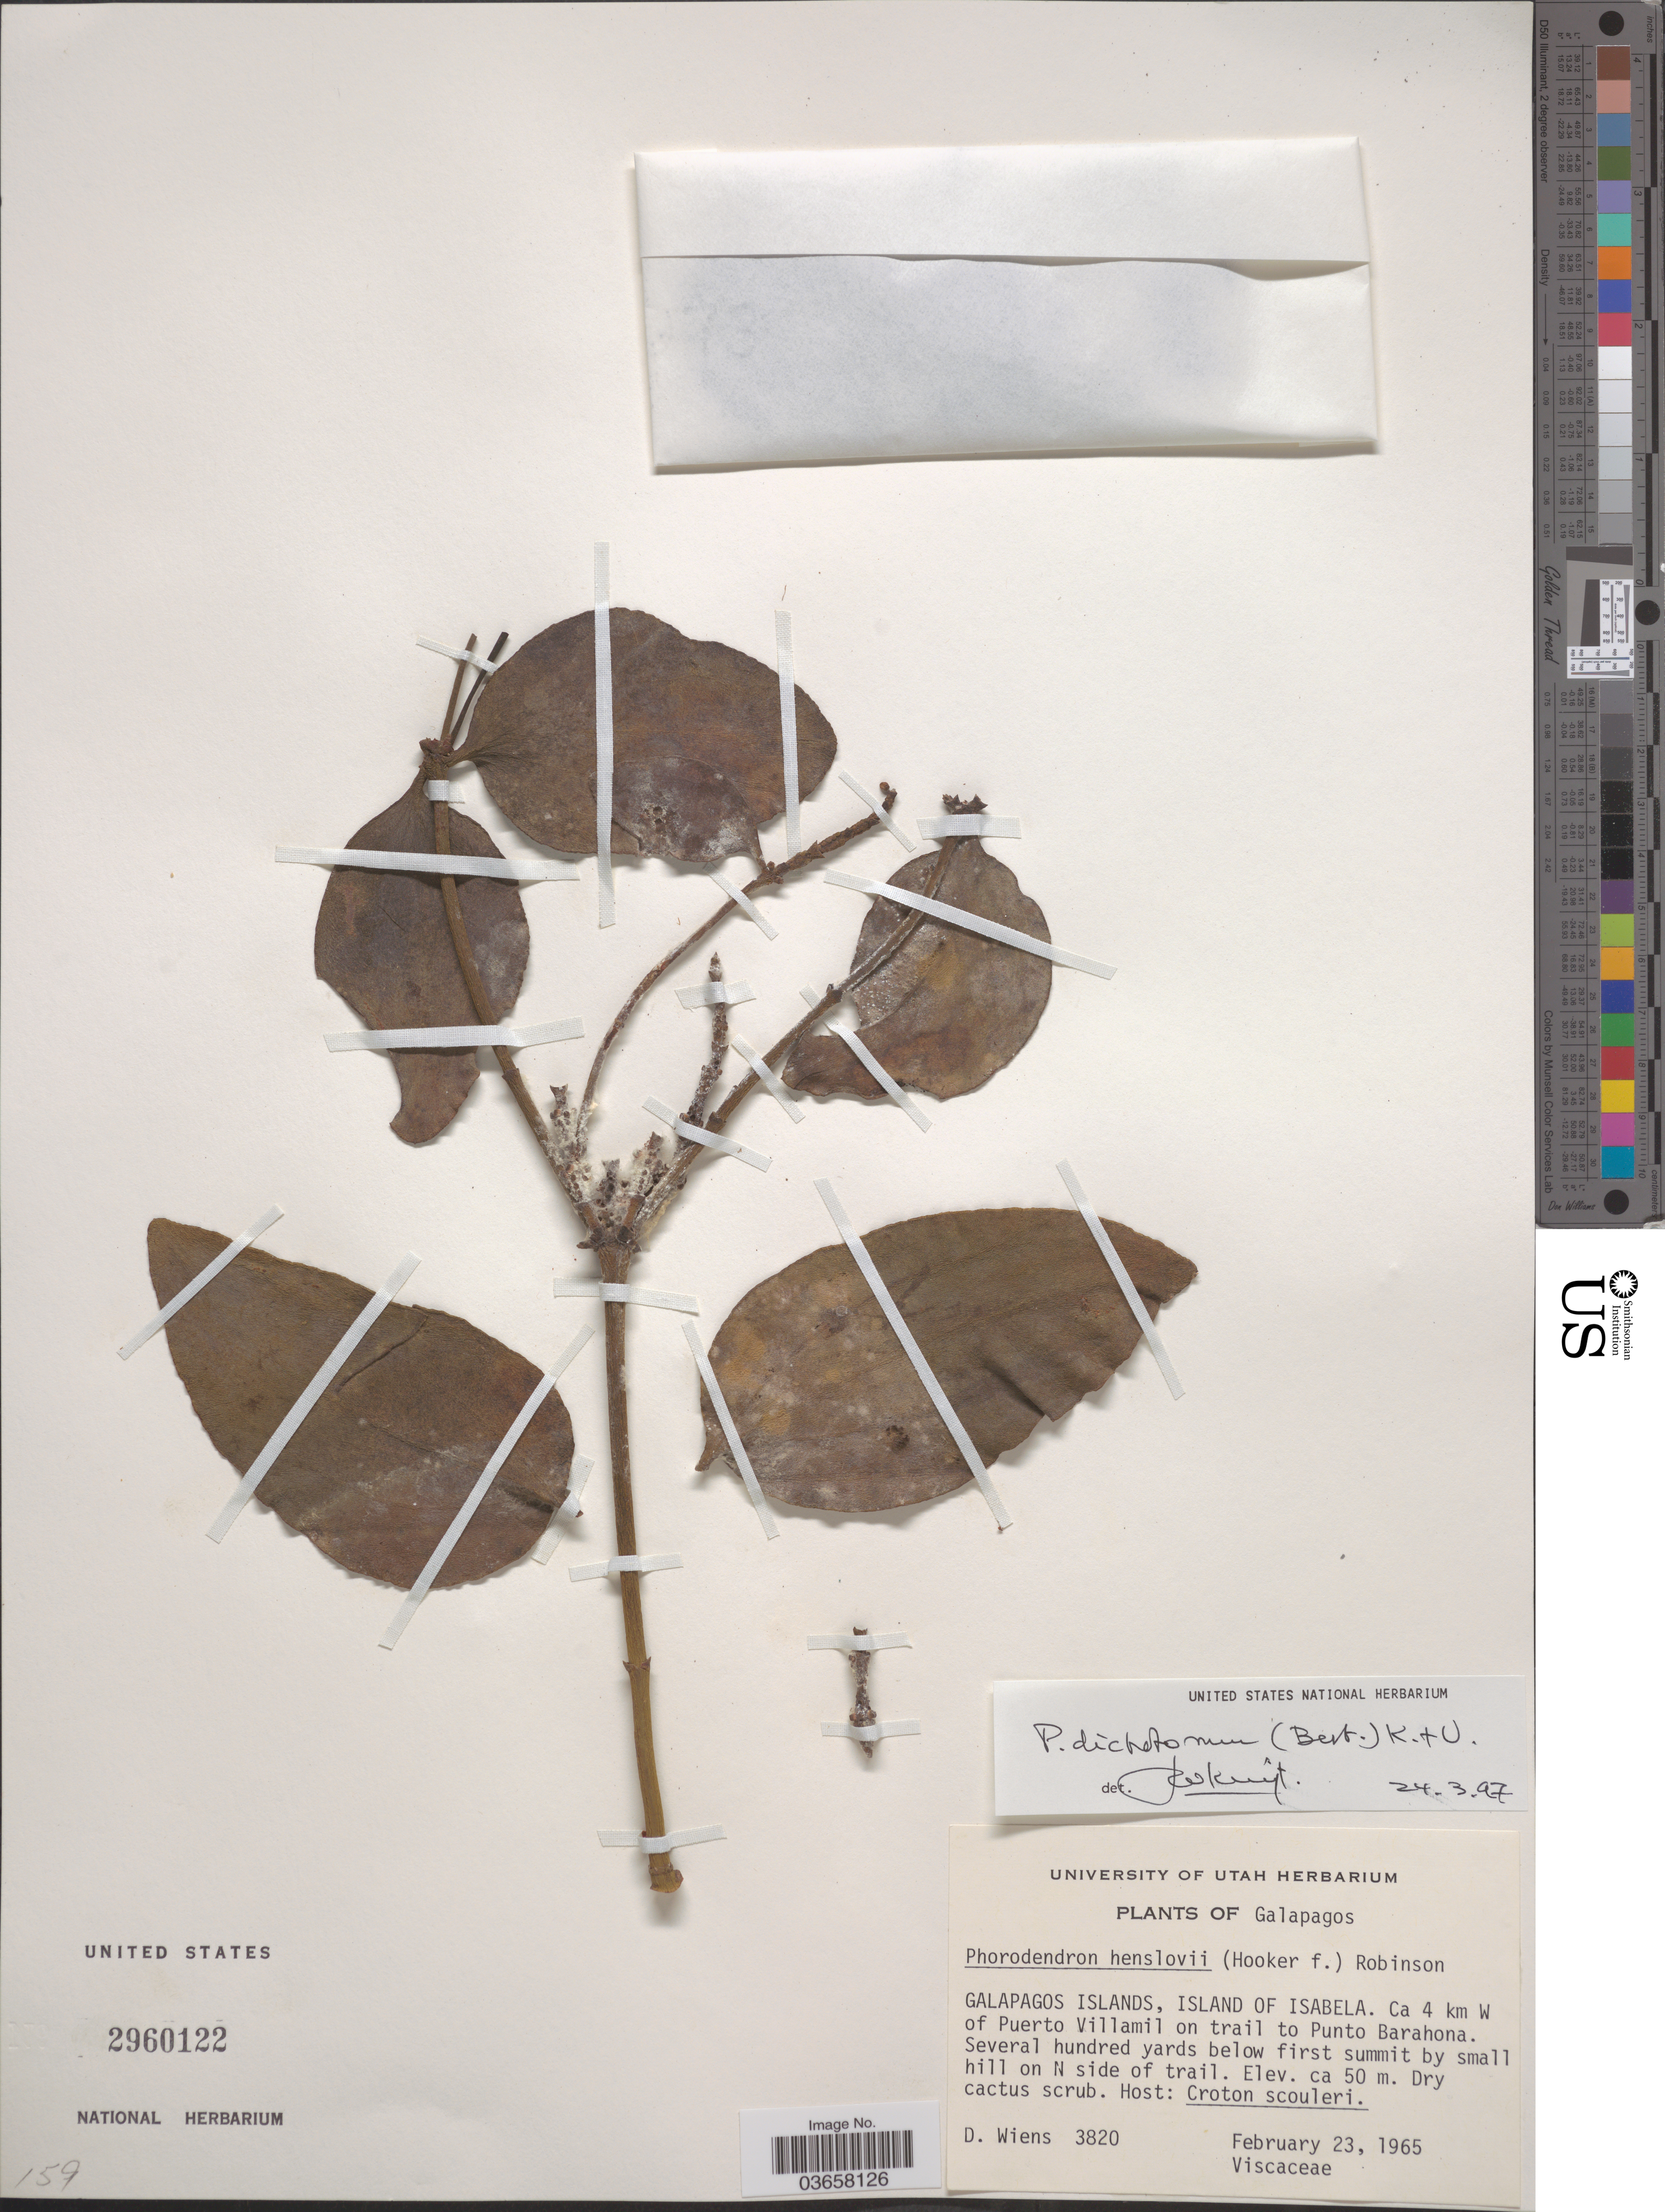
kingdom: Plantae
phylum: Tracheophyta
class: Magnoliopsida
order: Santalales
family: Viscaceae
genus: Phoradendron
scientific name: Phoradendron dichotomum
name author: (D. Don) Ettingsh.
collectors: D. Wiens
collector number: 3820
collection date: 1965-02-23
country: Ecuador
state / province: Colón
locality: Galapagos. Galapagos Islands, Island of Isabela. Ca 4 km W of Puerto Villamil on trail to Punto Barahona. Several hundred yards below first summit by small hill on N side of trail.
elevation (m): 50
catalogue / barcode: US 2960122